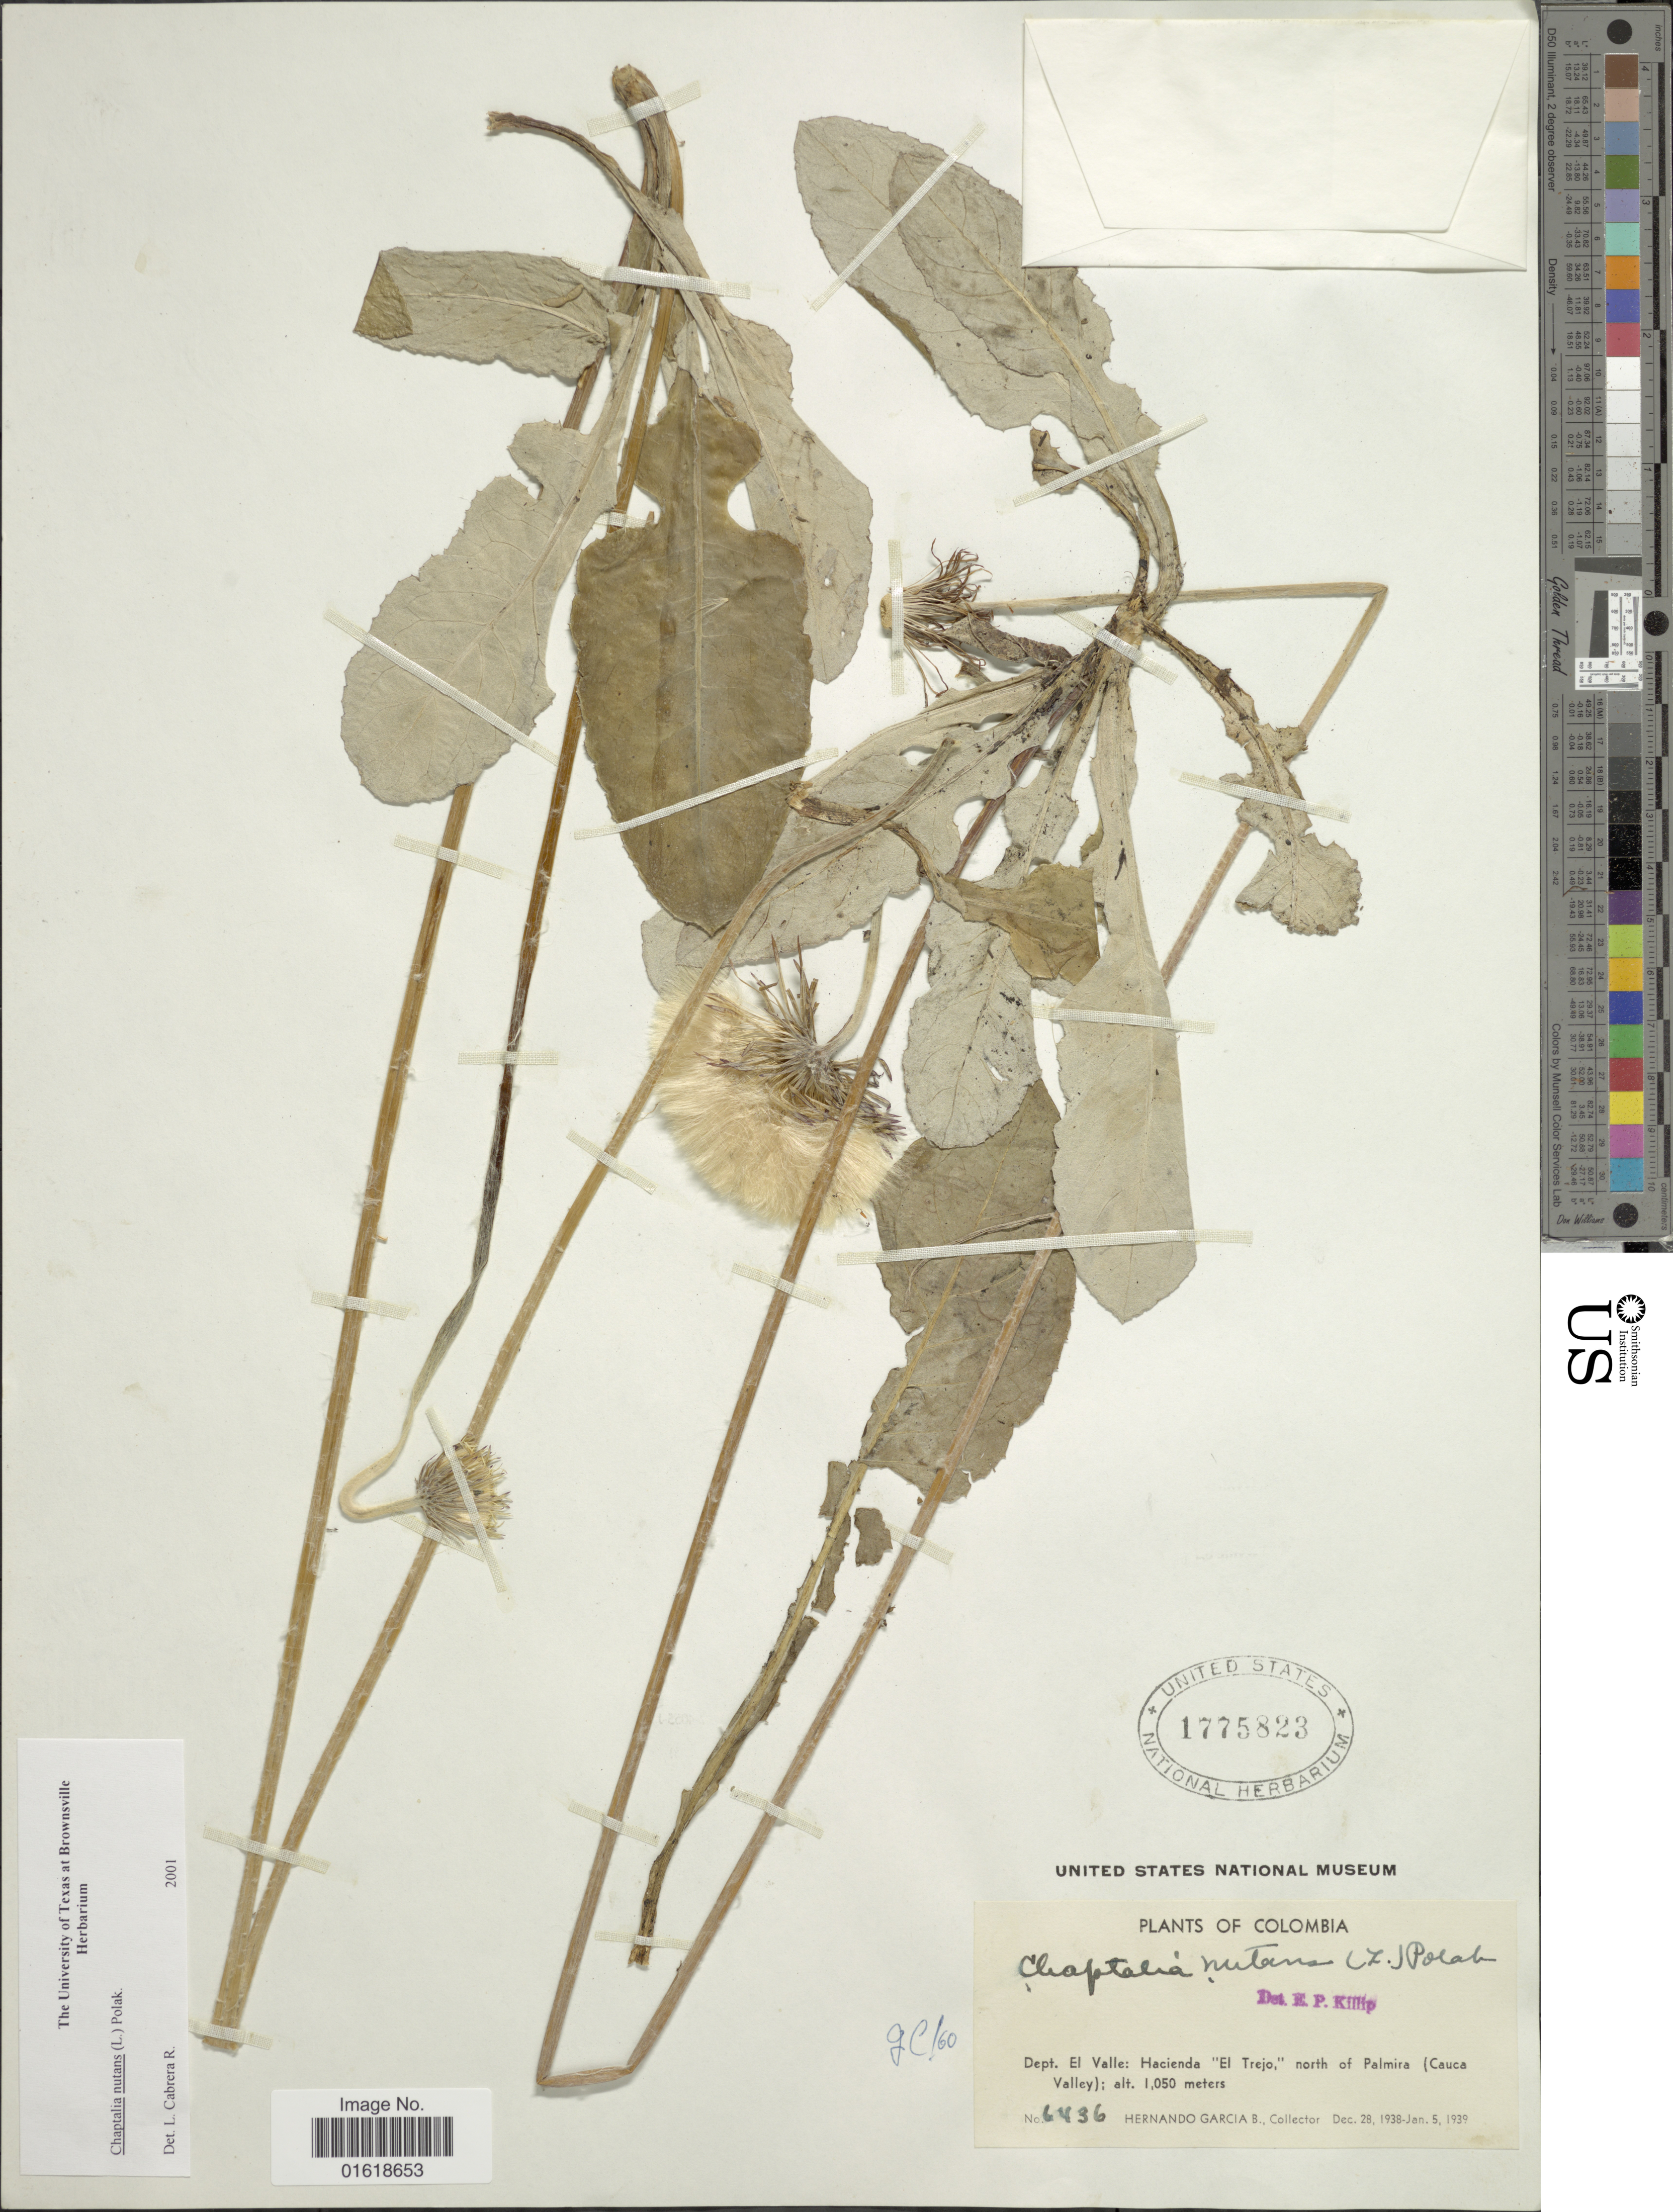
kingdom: Plantae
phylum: Tracheophyta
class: Magnoliopsida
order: Asterales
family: Asteraceae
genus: Chaptalia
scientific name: Chaptalia nutans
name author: (L.) Pol.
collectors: H. García Barriga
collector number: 6436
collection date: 1938-12-28/1939-01-05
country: Colombia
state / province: Valle del Cauca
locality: Dept. El Valle: Hacienda "El Trejo", north of Palmira (Cauca Valley).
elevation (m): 1050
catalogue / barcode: US 1775823